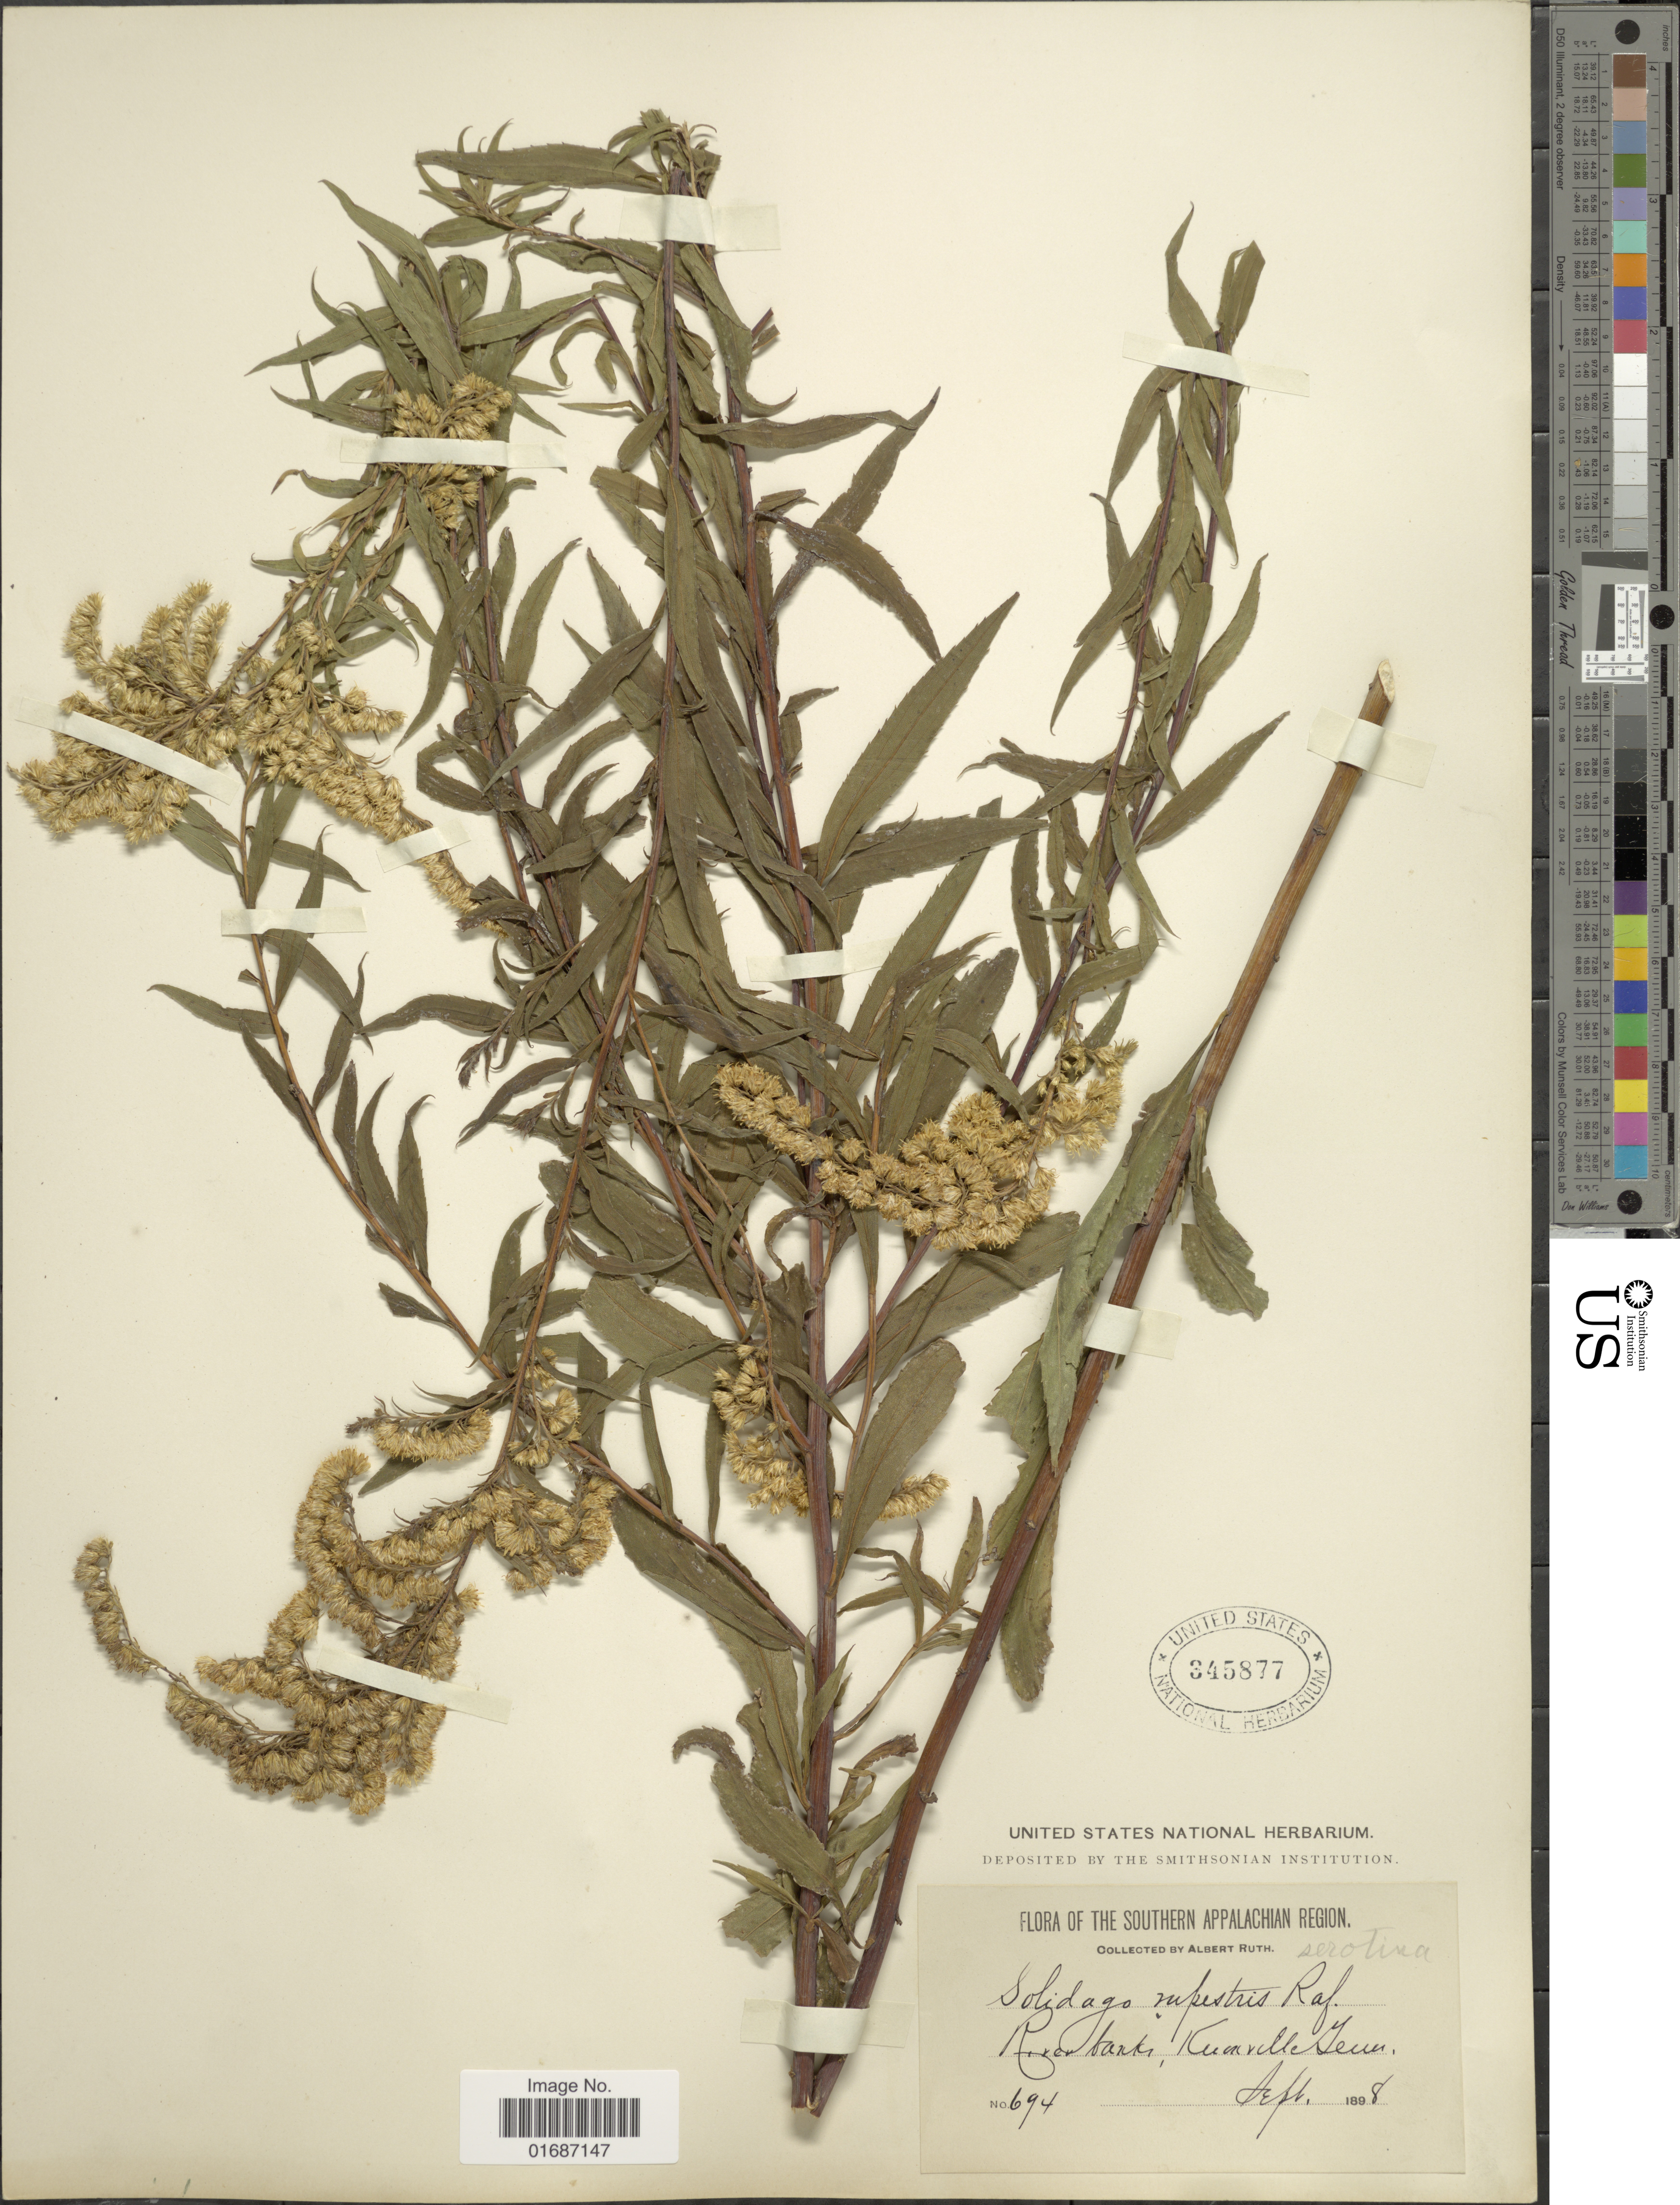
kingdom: Plantae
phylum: Tracheophyta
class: Magnoliopsida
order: Asterales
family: Asteraceae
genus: Solidago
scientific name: Solidago gigantea var. leiophylla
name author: Fernald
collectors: A. Ruth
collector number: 694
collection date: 1898-09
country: United States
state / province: Tennessee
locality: Southern Appalachian Region, River Banks, Knoxville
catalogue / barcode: US 345877